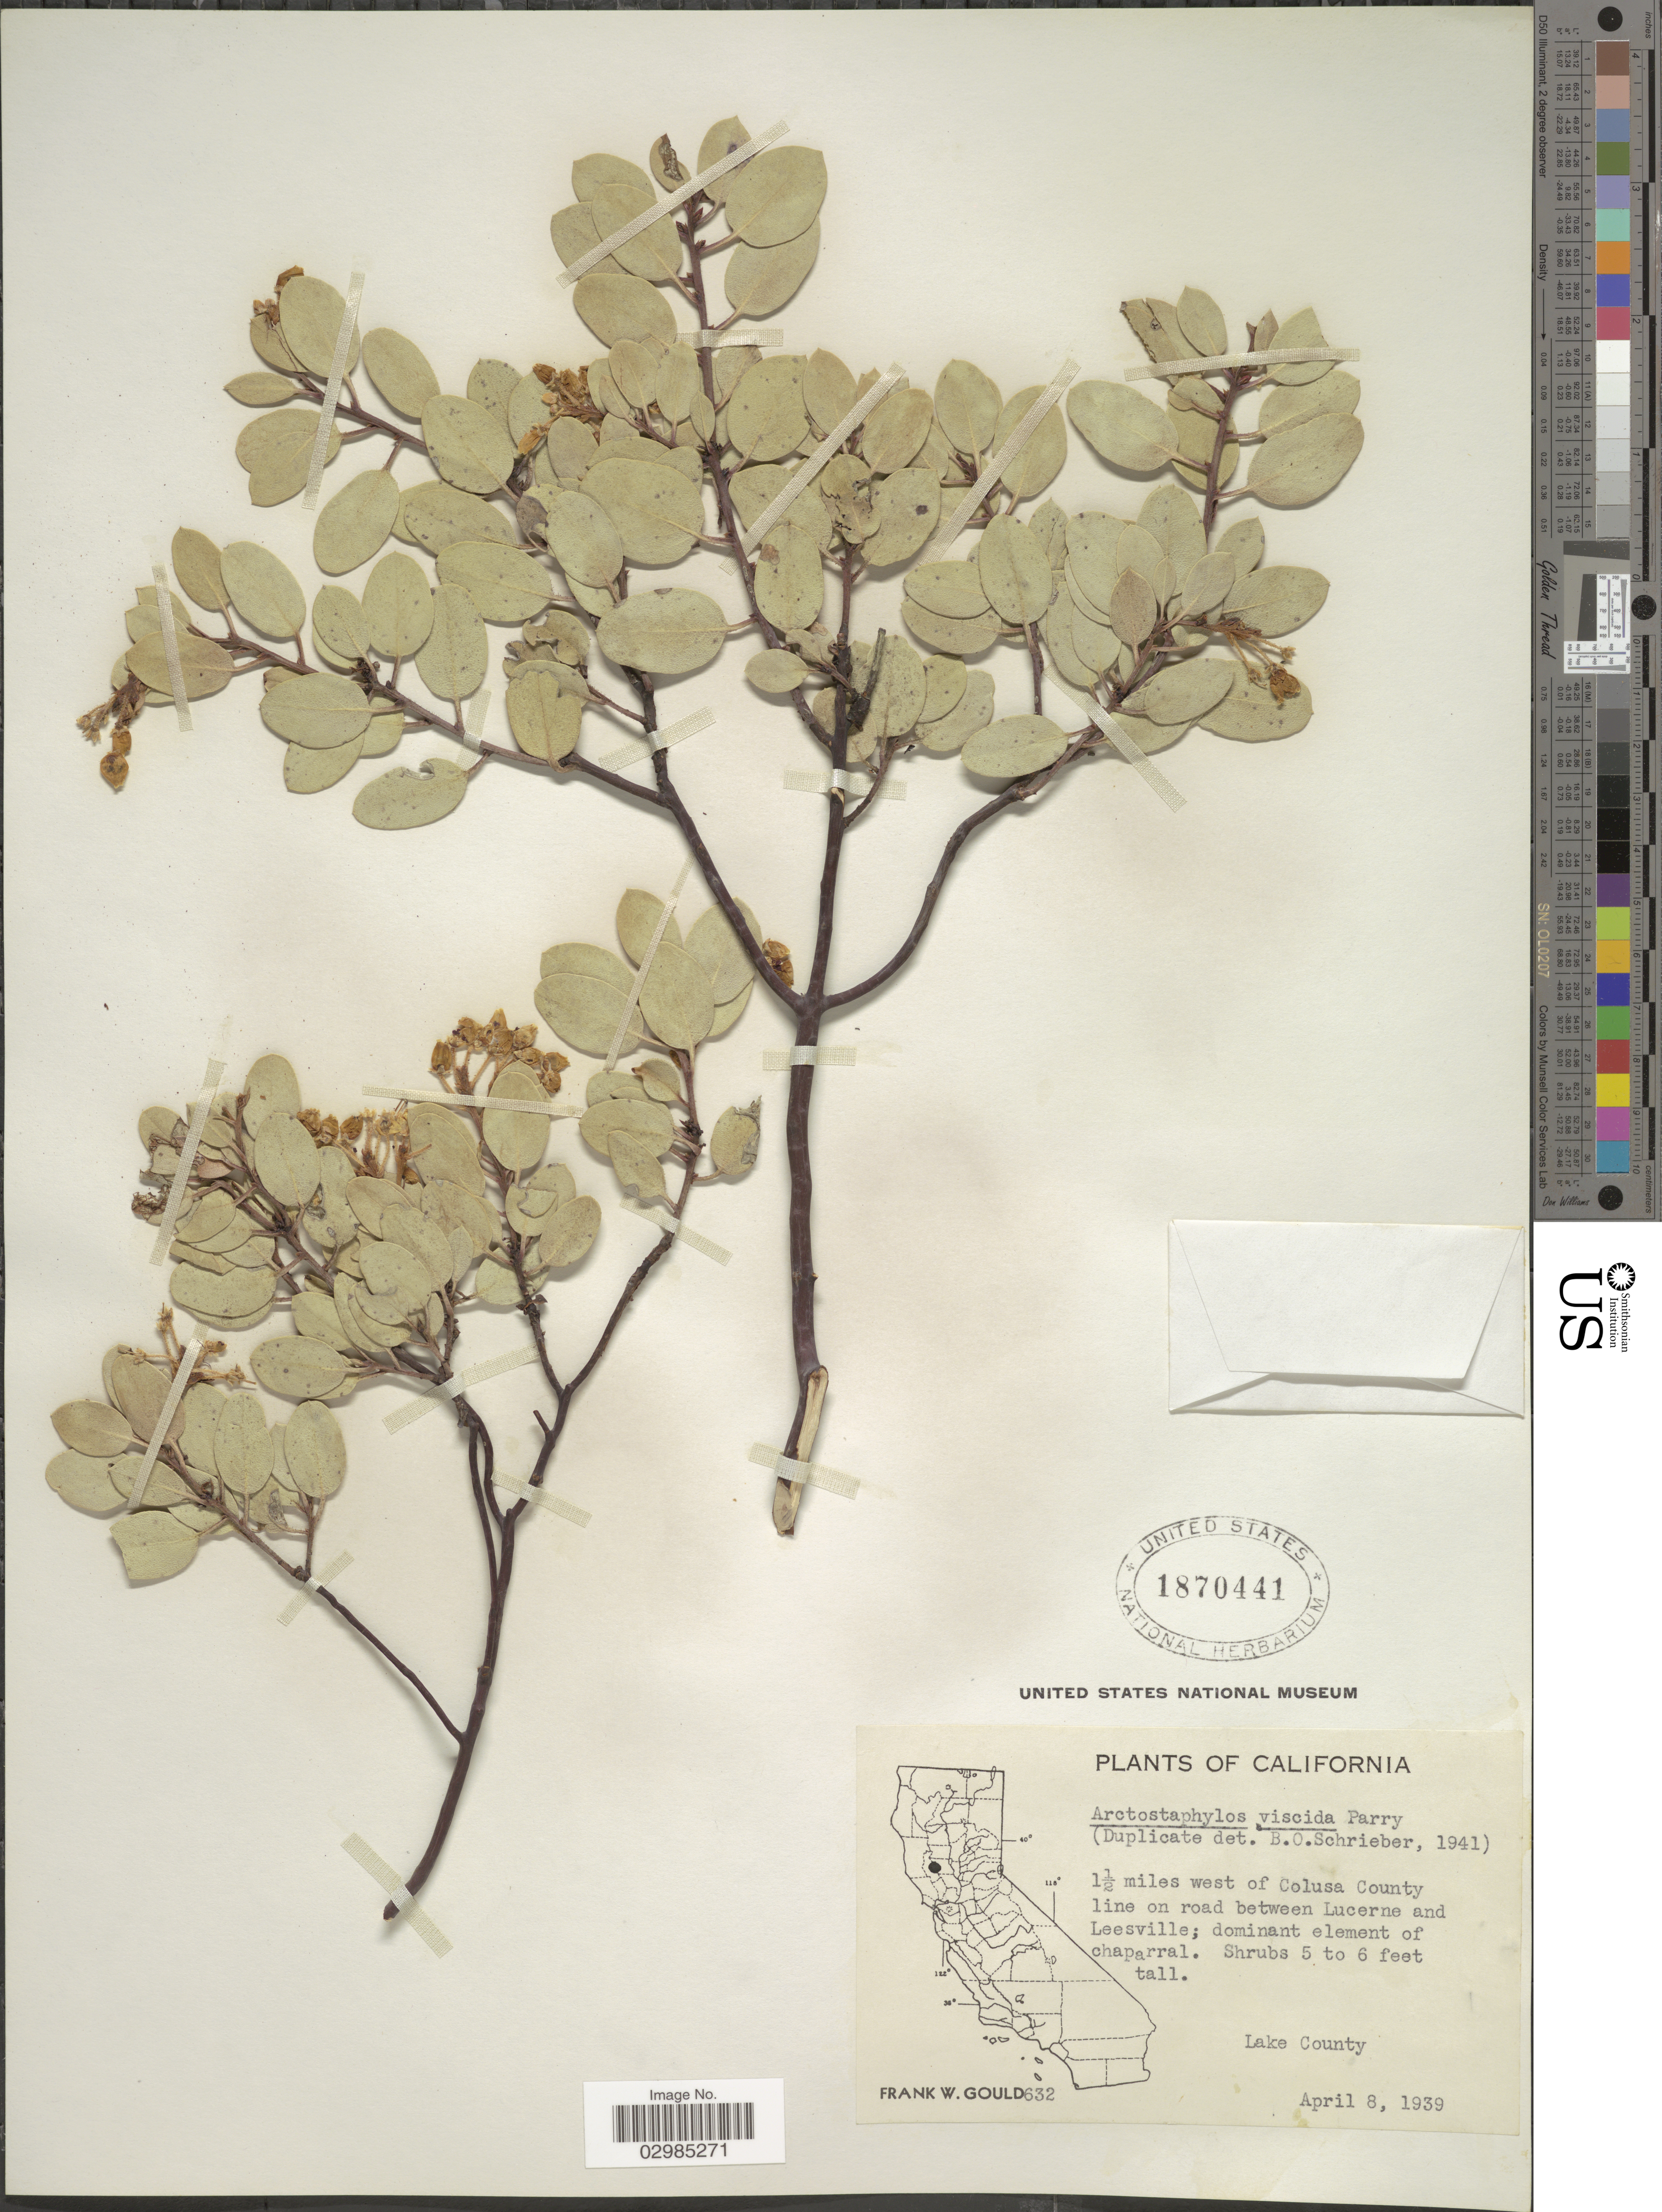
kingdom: Plantae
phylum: Tracheophyta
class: Magnoliopsida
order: Ericales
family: Ericaceae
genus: Arctostaphylos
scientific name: Arctostaphylos viscida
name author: Parry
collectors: F. W. Gould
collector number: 632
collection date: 1939-04-08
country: United States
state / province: California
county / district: Lake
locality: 1½ miles west of Colusa County line on road between Lucerne and Leesville. Lake County.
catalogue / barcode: US 1780441